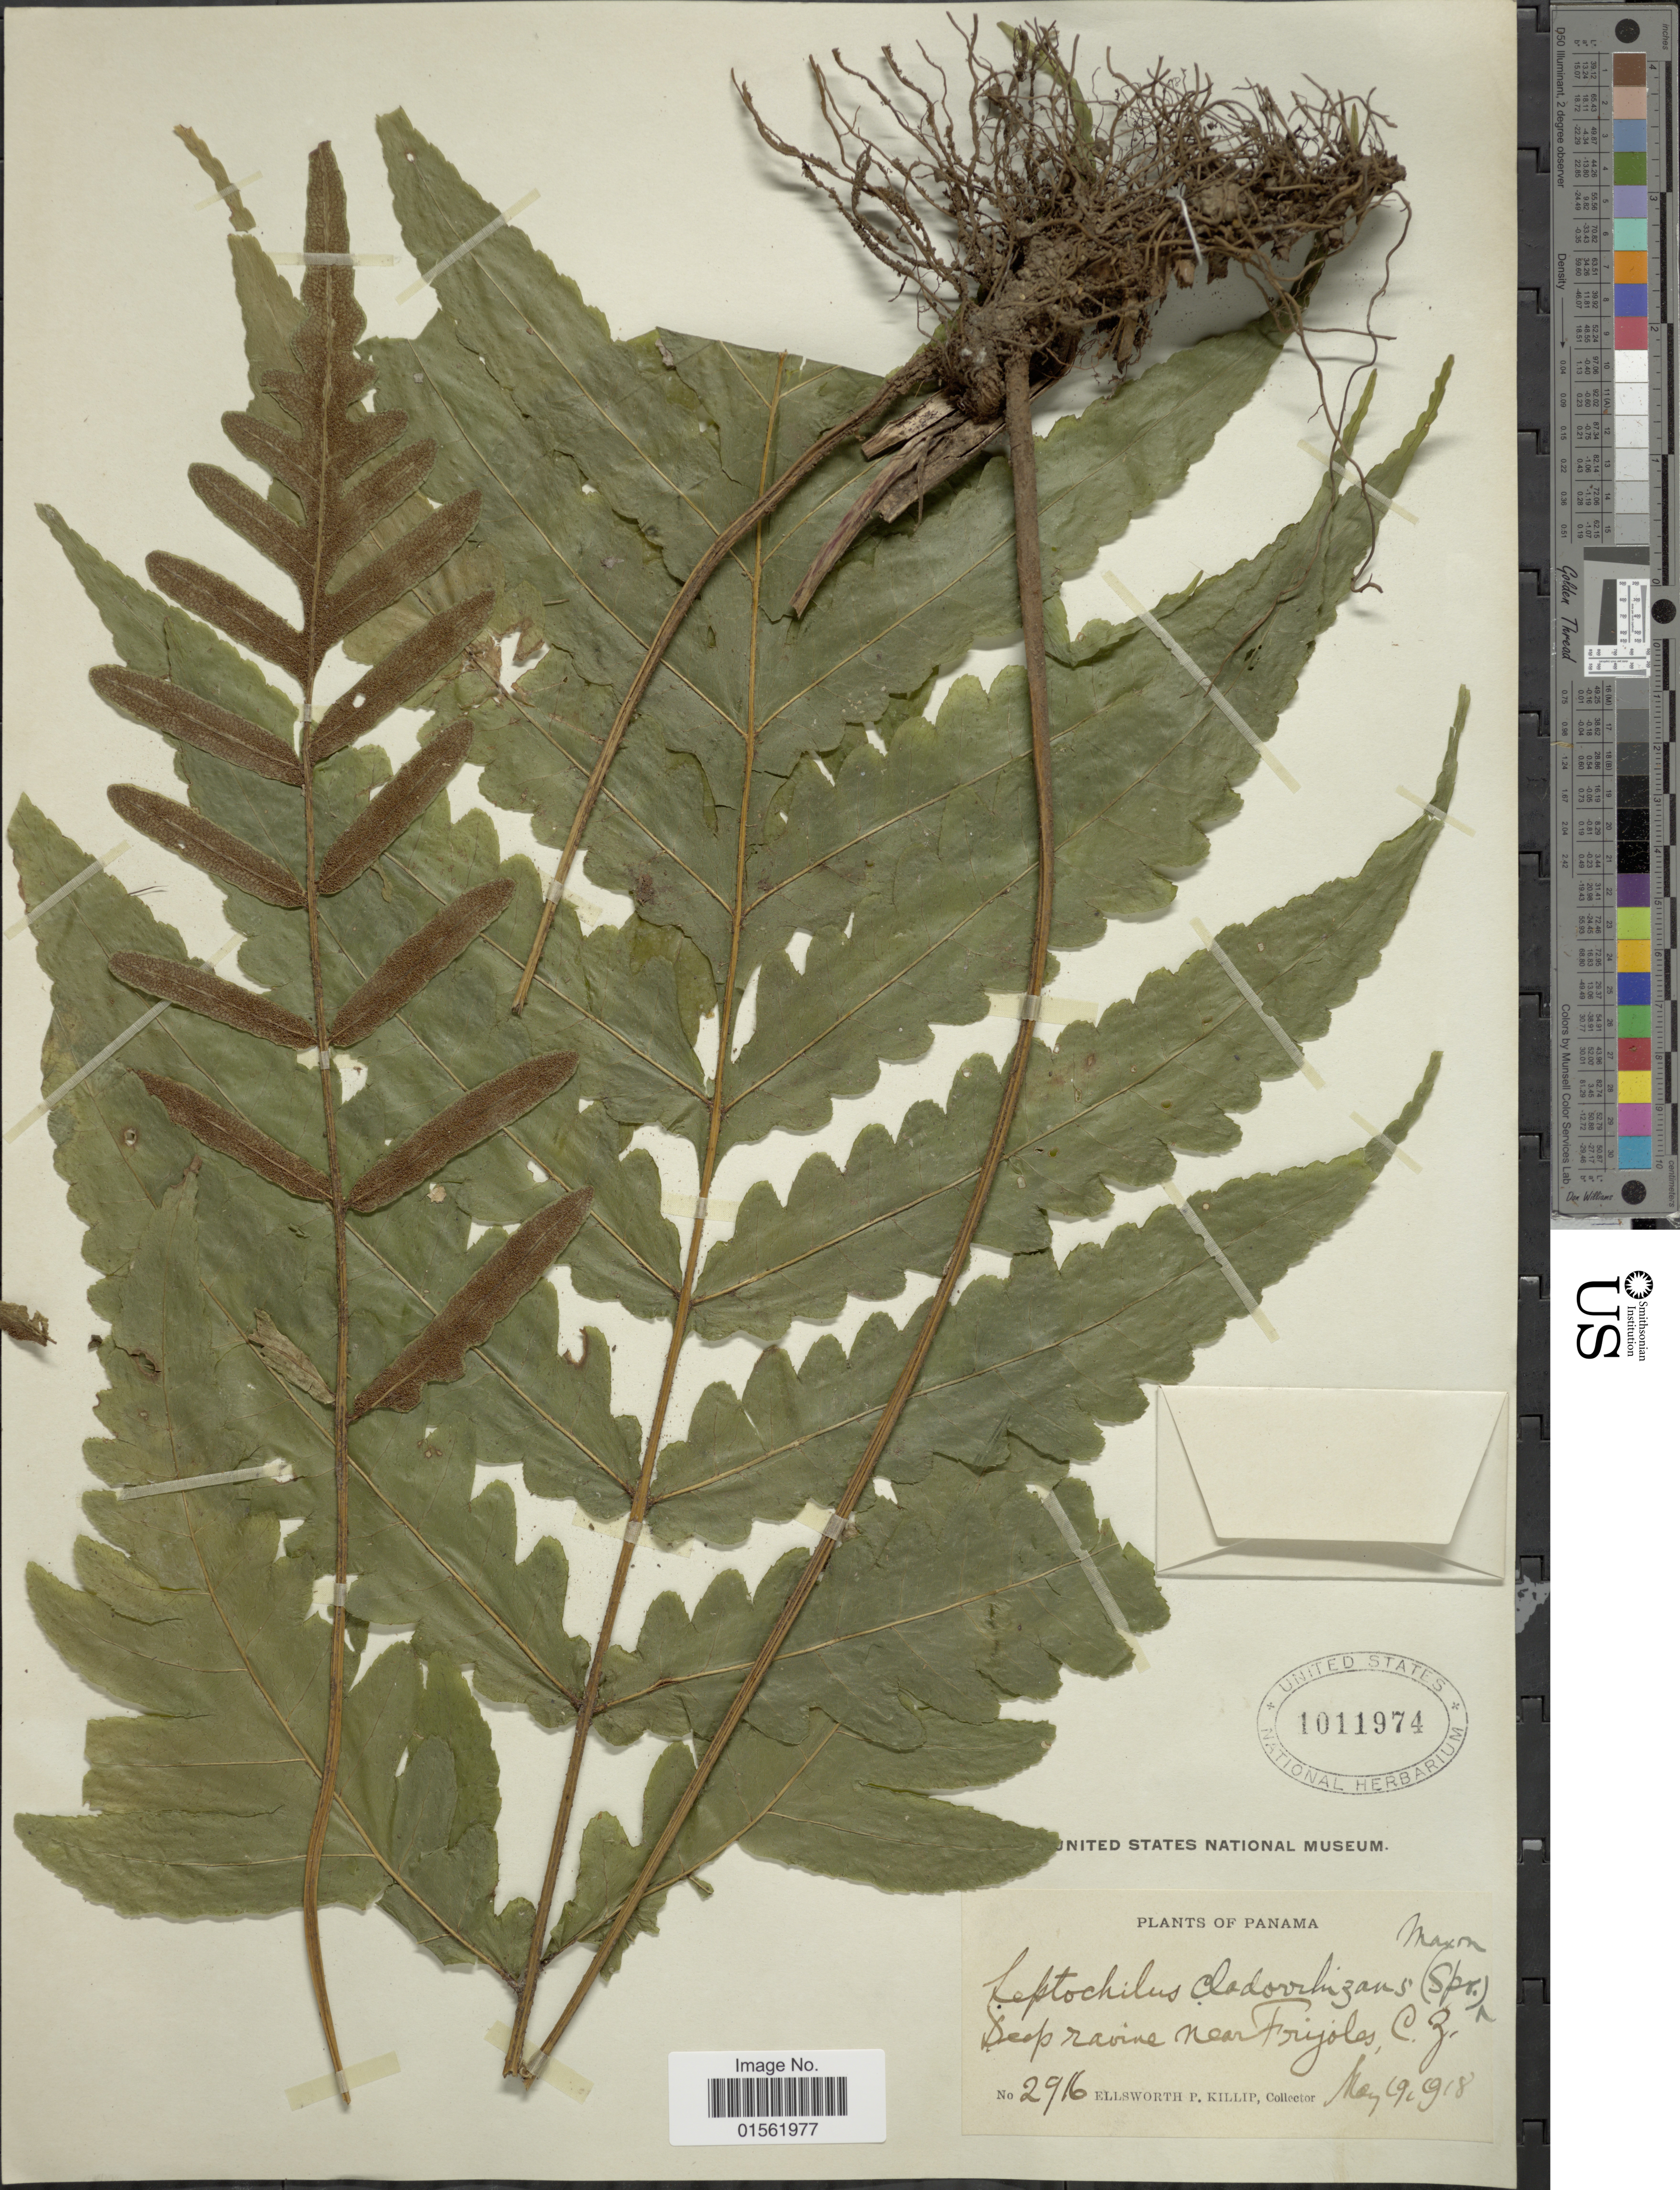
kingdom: Plantae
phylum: Tracheophyta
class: Polypodiopsida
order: Polypodiales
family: Dryopteridaceae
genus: Bolbitis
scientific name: Bolbitis portoricensis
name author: (Spreng.) Hennipman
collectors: E. P. Killip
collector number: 2916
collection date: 1918-05-19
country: Panama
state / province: Colón / Panamá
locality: Deep ravine near Frijoles, C.Z.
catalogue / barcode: US 1011974